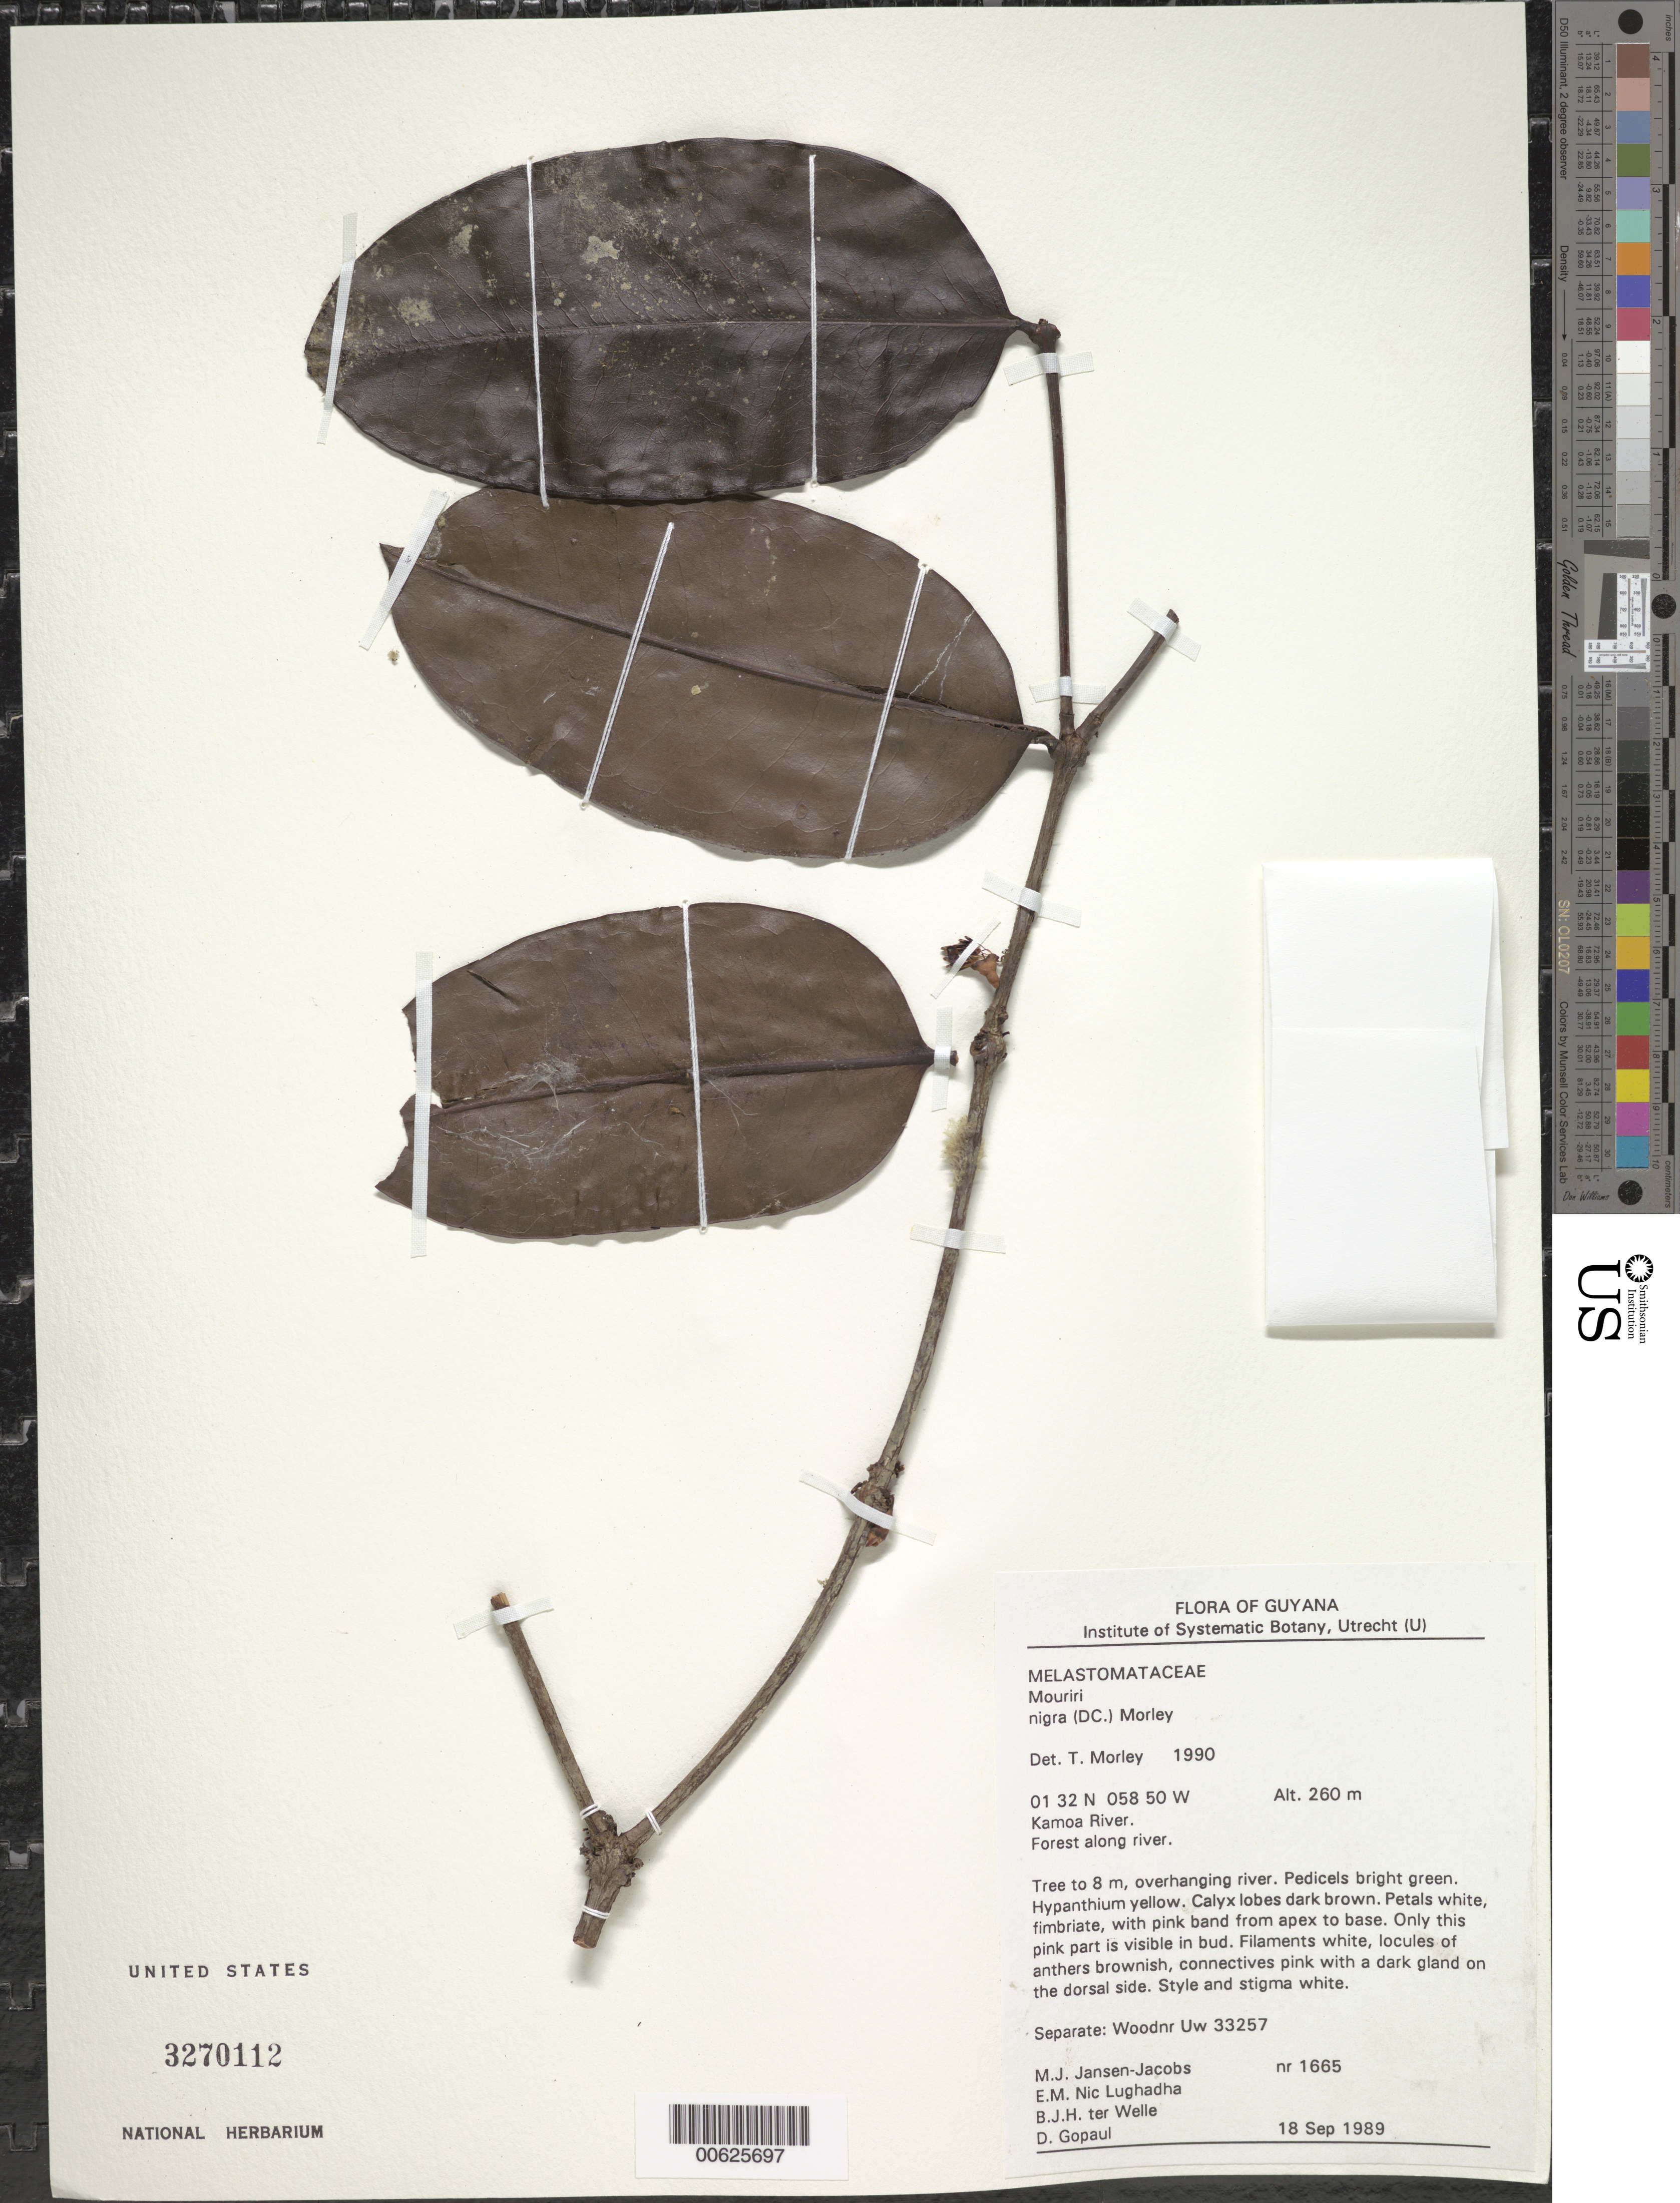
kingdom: Plantae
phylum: Tracheophyta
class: Magnoliopsida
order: Myrtales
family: Melastomataceae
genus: Mouriri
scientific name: Mouriri nigra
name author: (DC.) Morley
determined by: Morley, T.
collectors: M. J. Jansen-Jacobs, E. Nic Lughadha, B. Welle & D. Gopaul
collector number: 1665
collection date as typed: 18-Sep-89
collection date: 1989-09-18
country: Guyana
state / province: U. Takutu-U. Essequibo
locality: Kamoa River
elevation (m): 260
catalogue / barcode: US 3270112